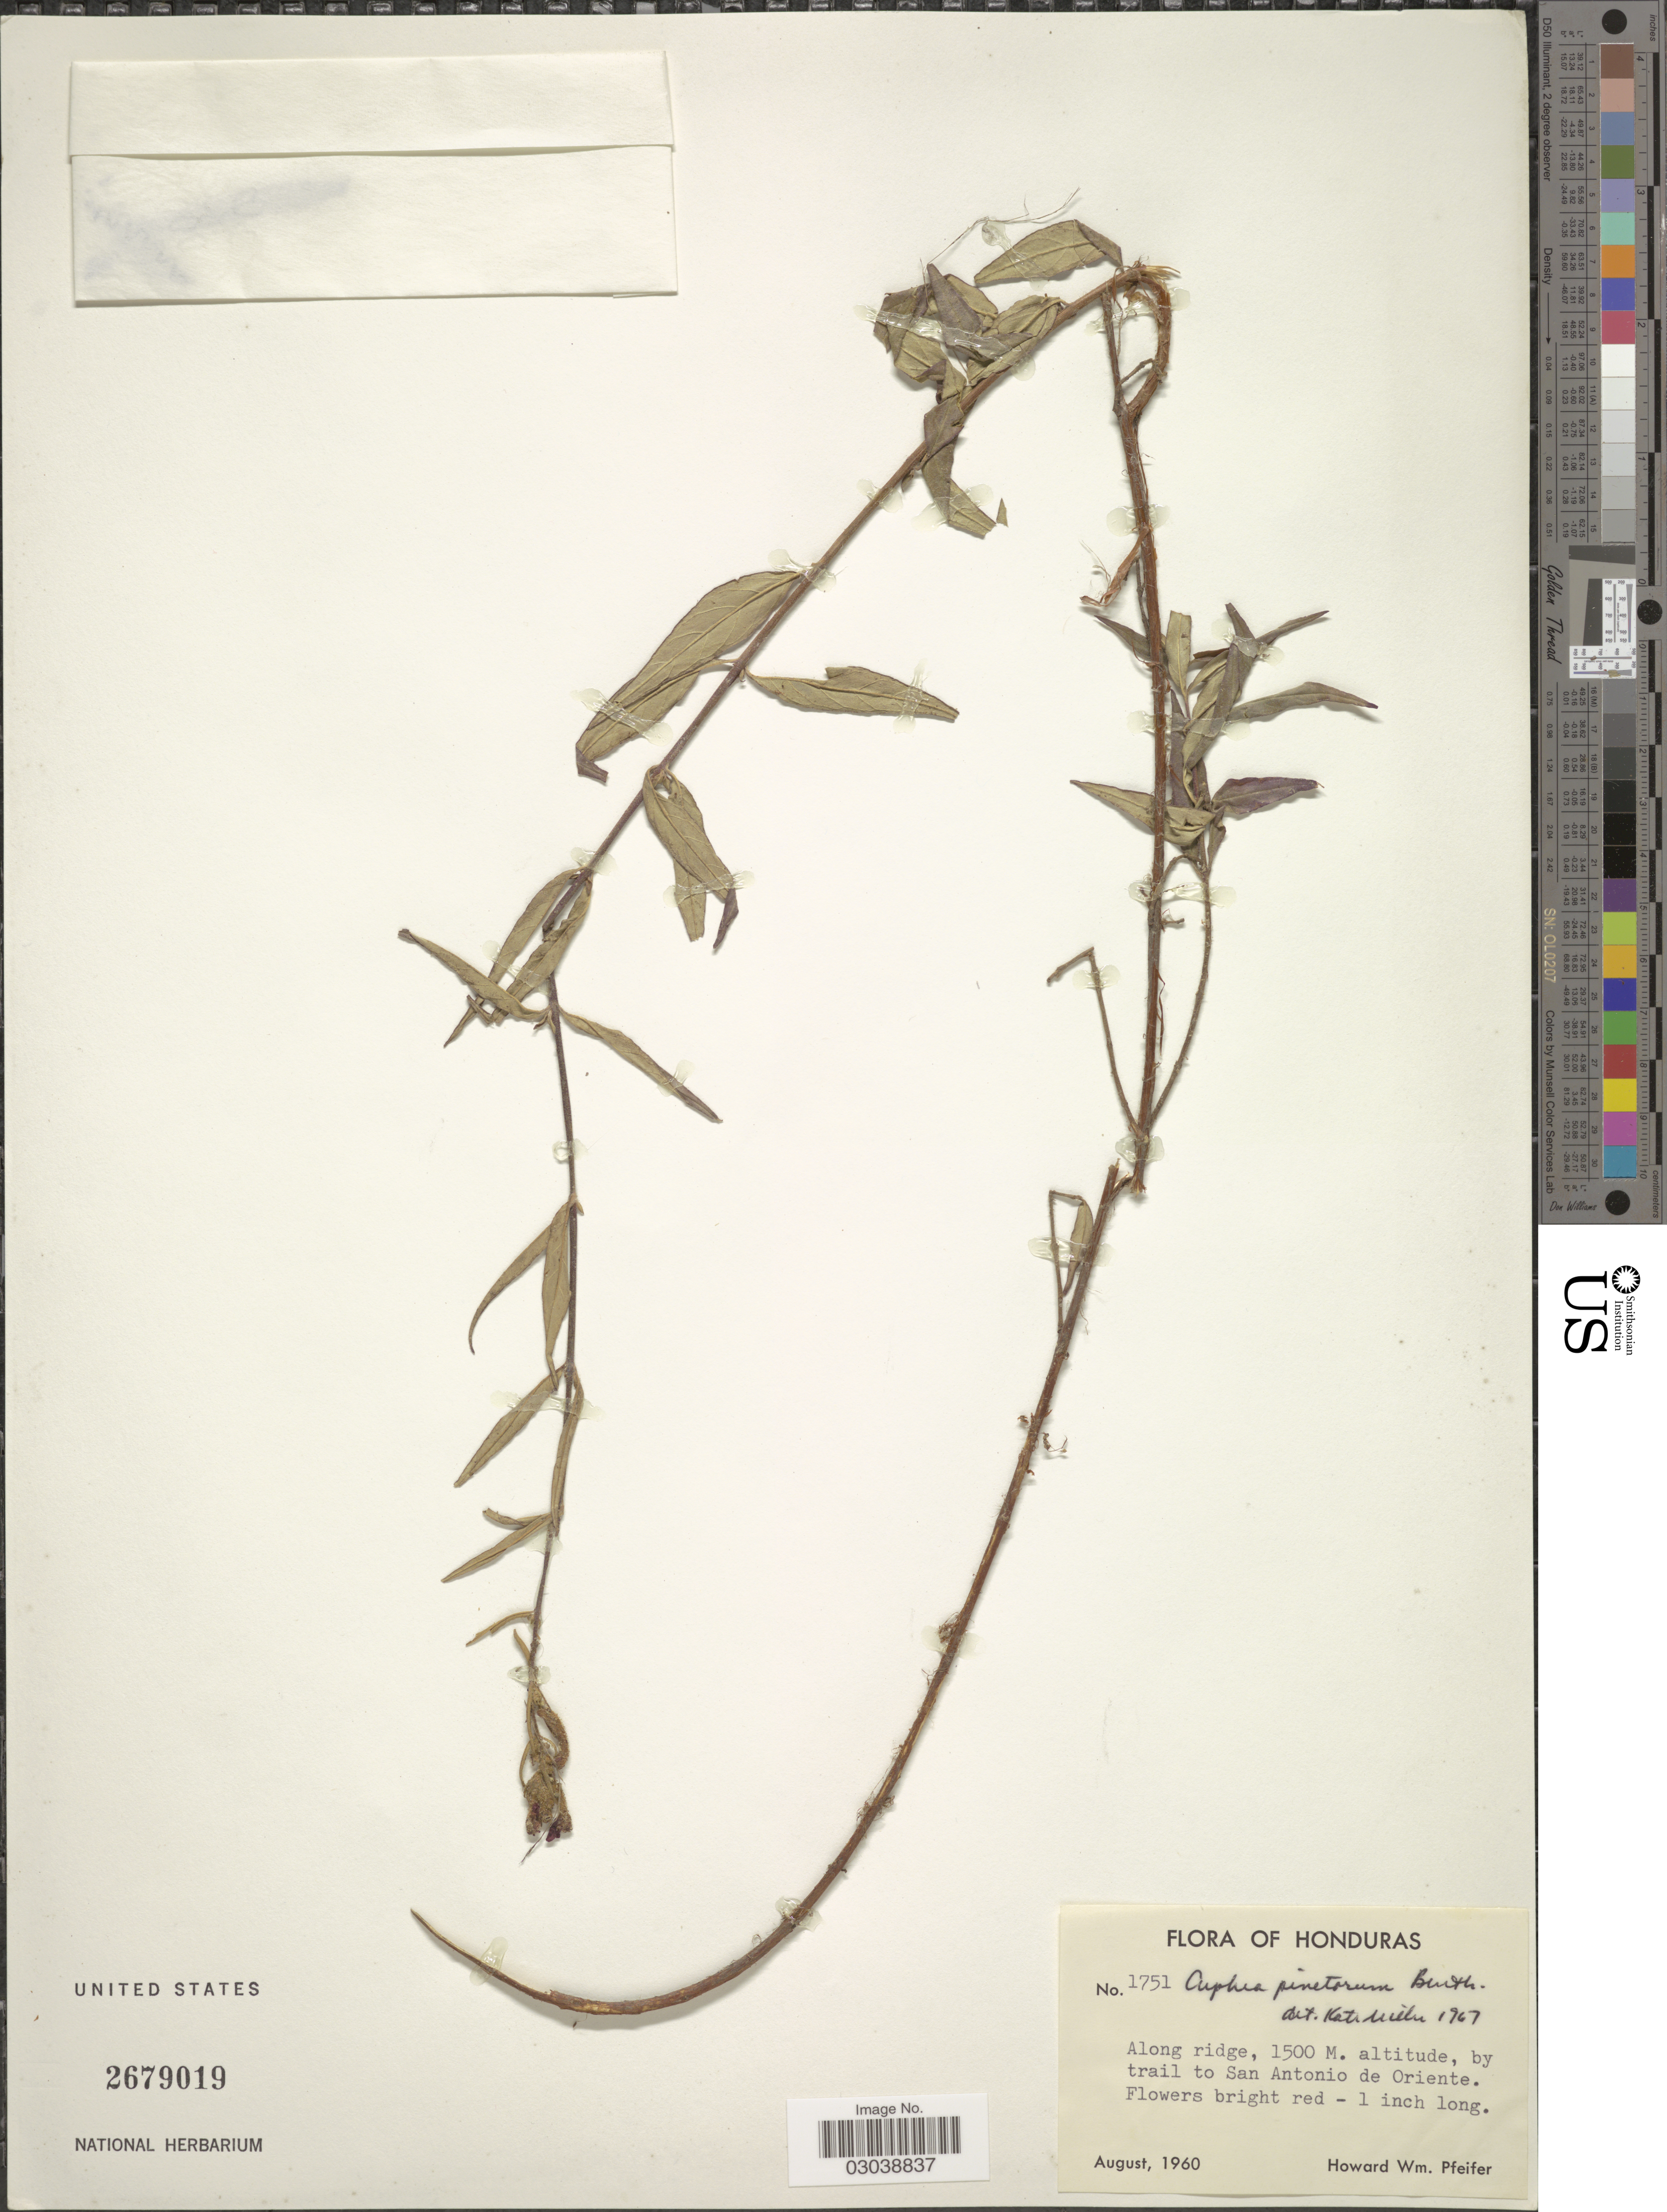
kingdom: Plantae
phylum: Tracheophyta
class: Magnoliopsida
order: Myrtales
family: Lythraceae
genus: Cuphea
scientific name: Cuphea pinetorum Benth.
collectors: H. W. Pfeifer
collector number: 1751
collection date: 1960-08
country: Honduras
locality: Along ridge, by trail to San Antonio de Oriente.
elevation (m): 1500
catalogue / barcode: US 2679019